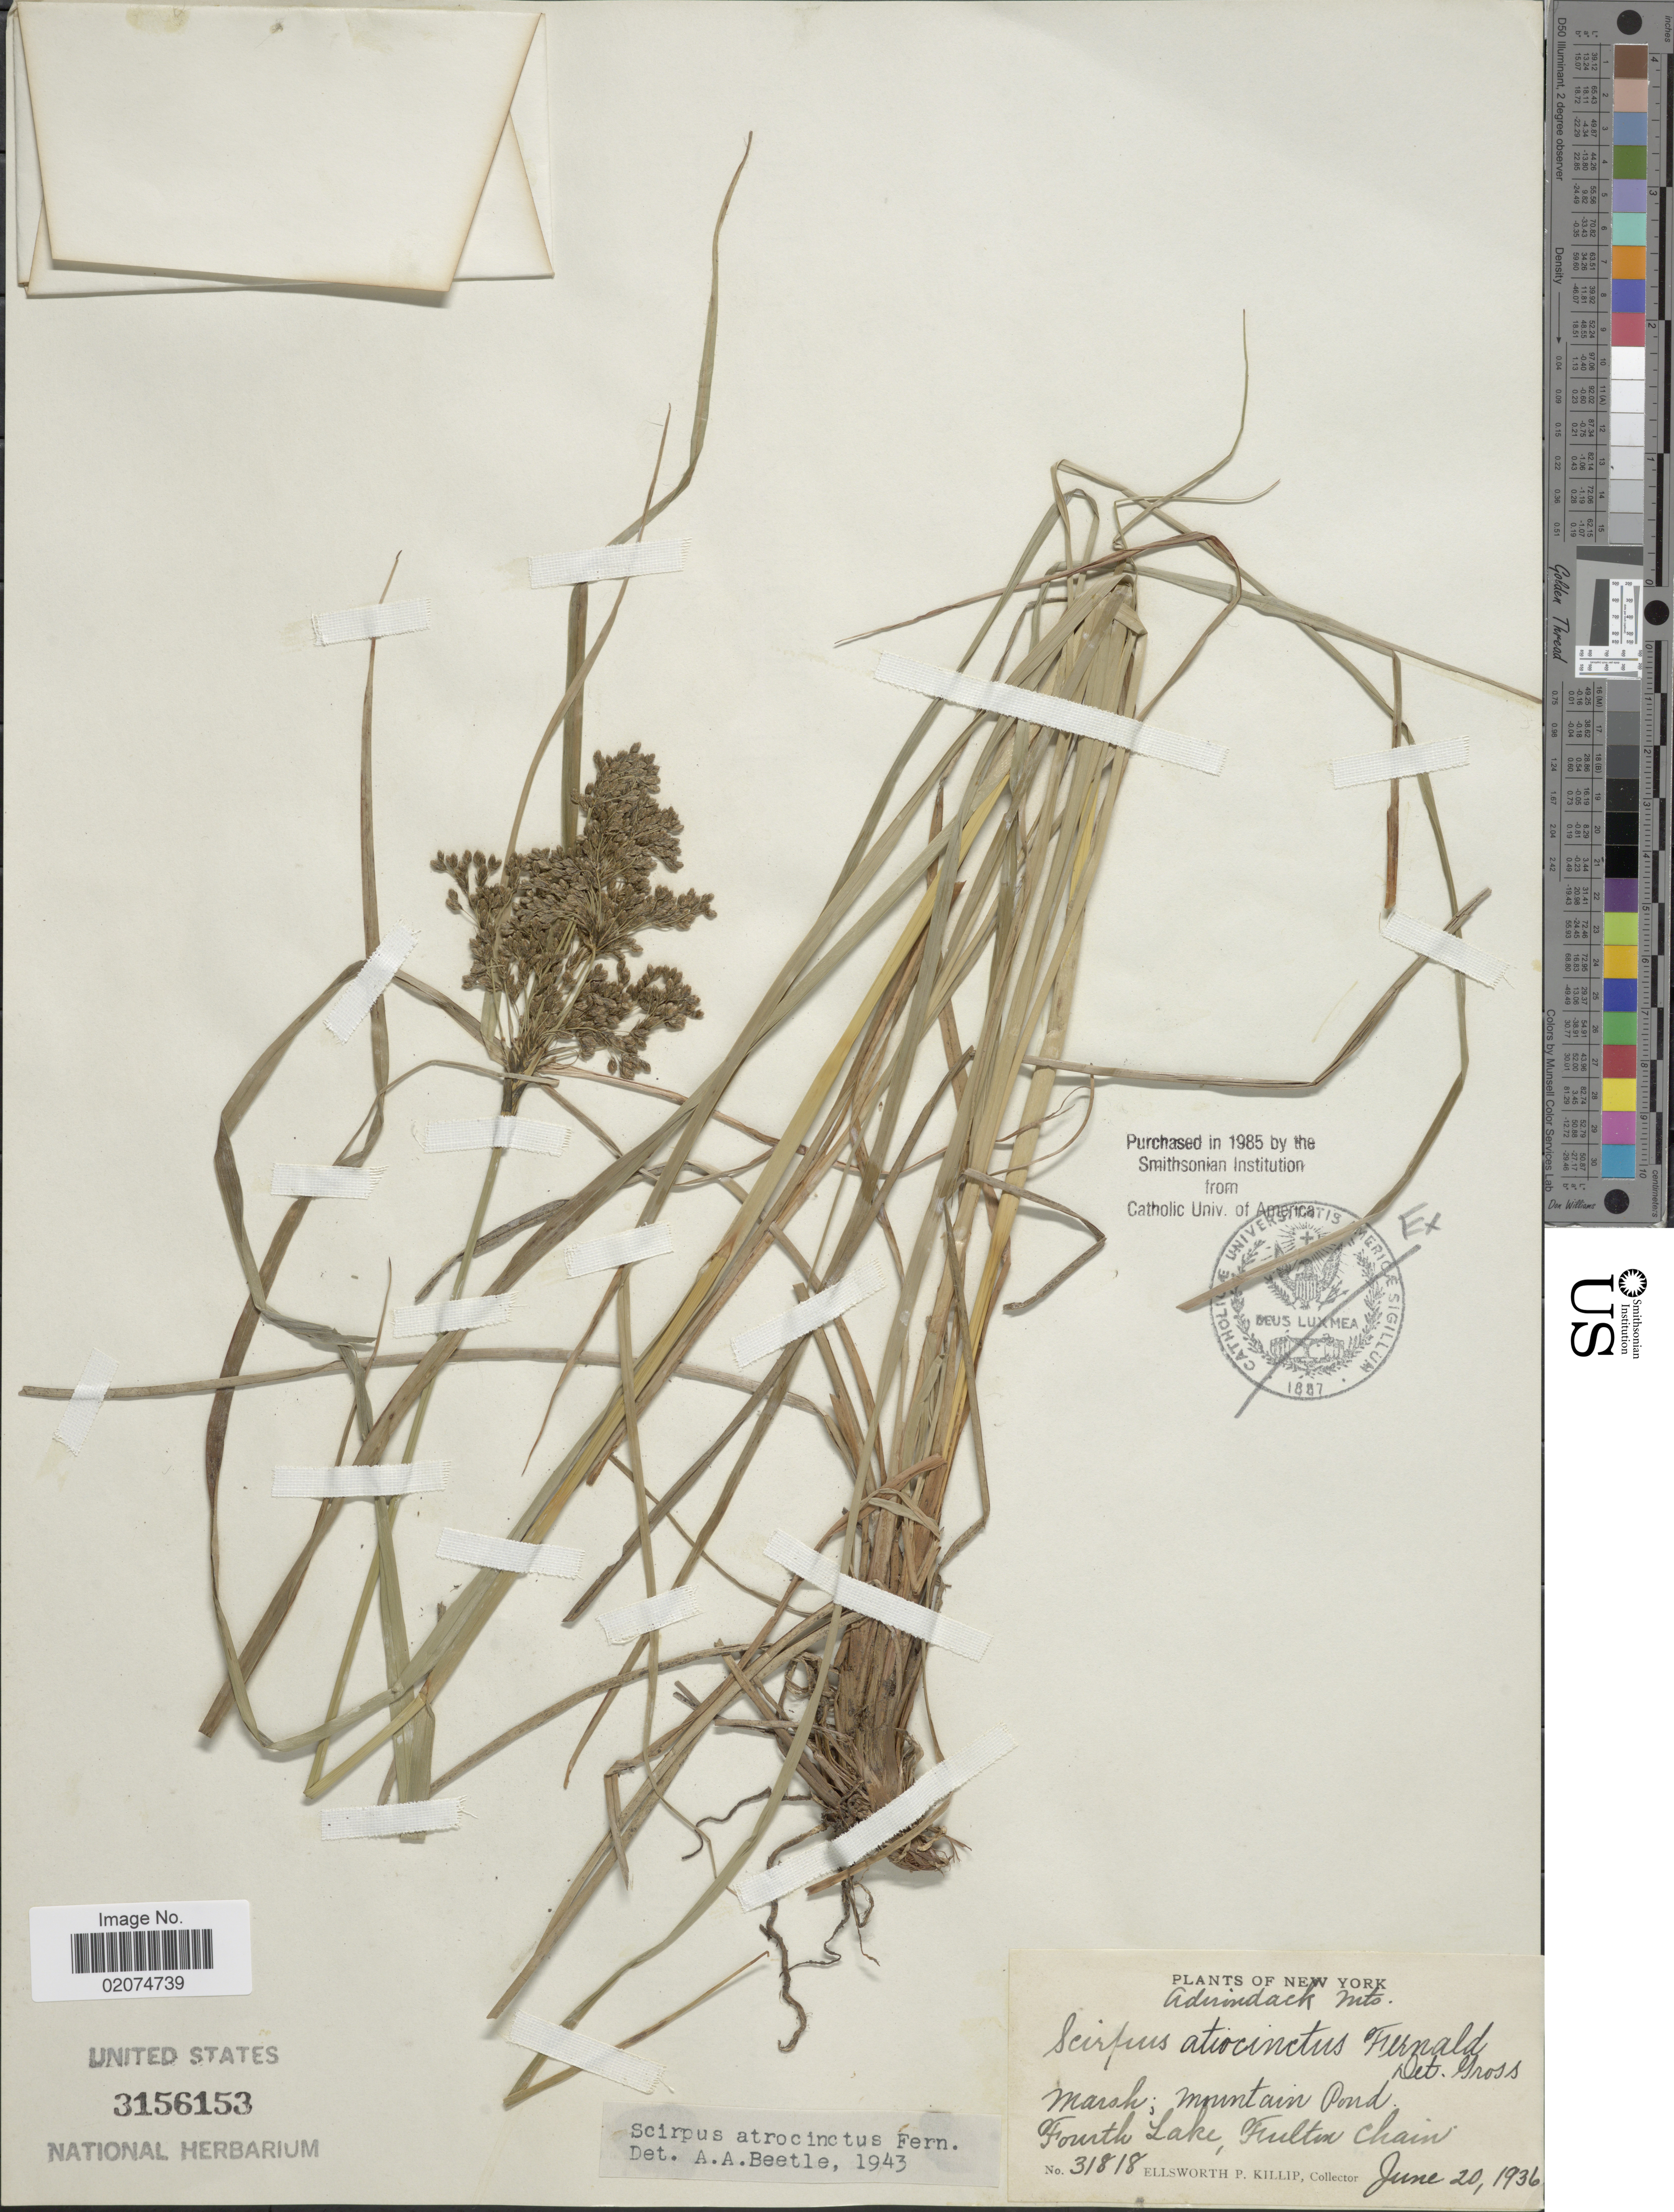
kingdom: Plantae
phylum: Tracheophyta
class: Liliopsida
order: Poales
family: Cyperaceae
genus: Scirpus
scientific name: Scirpus atrocinctus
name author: Fernald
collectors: E. P. Killip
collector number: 31818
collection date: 1936-06-20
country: United States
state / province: New York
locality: Adirondack Mts, Mountain Pond, Fourth Lake, Fulton Chain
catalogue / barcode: US 3156153